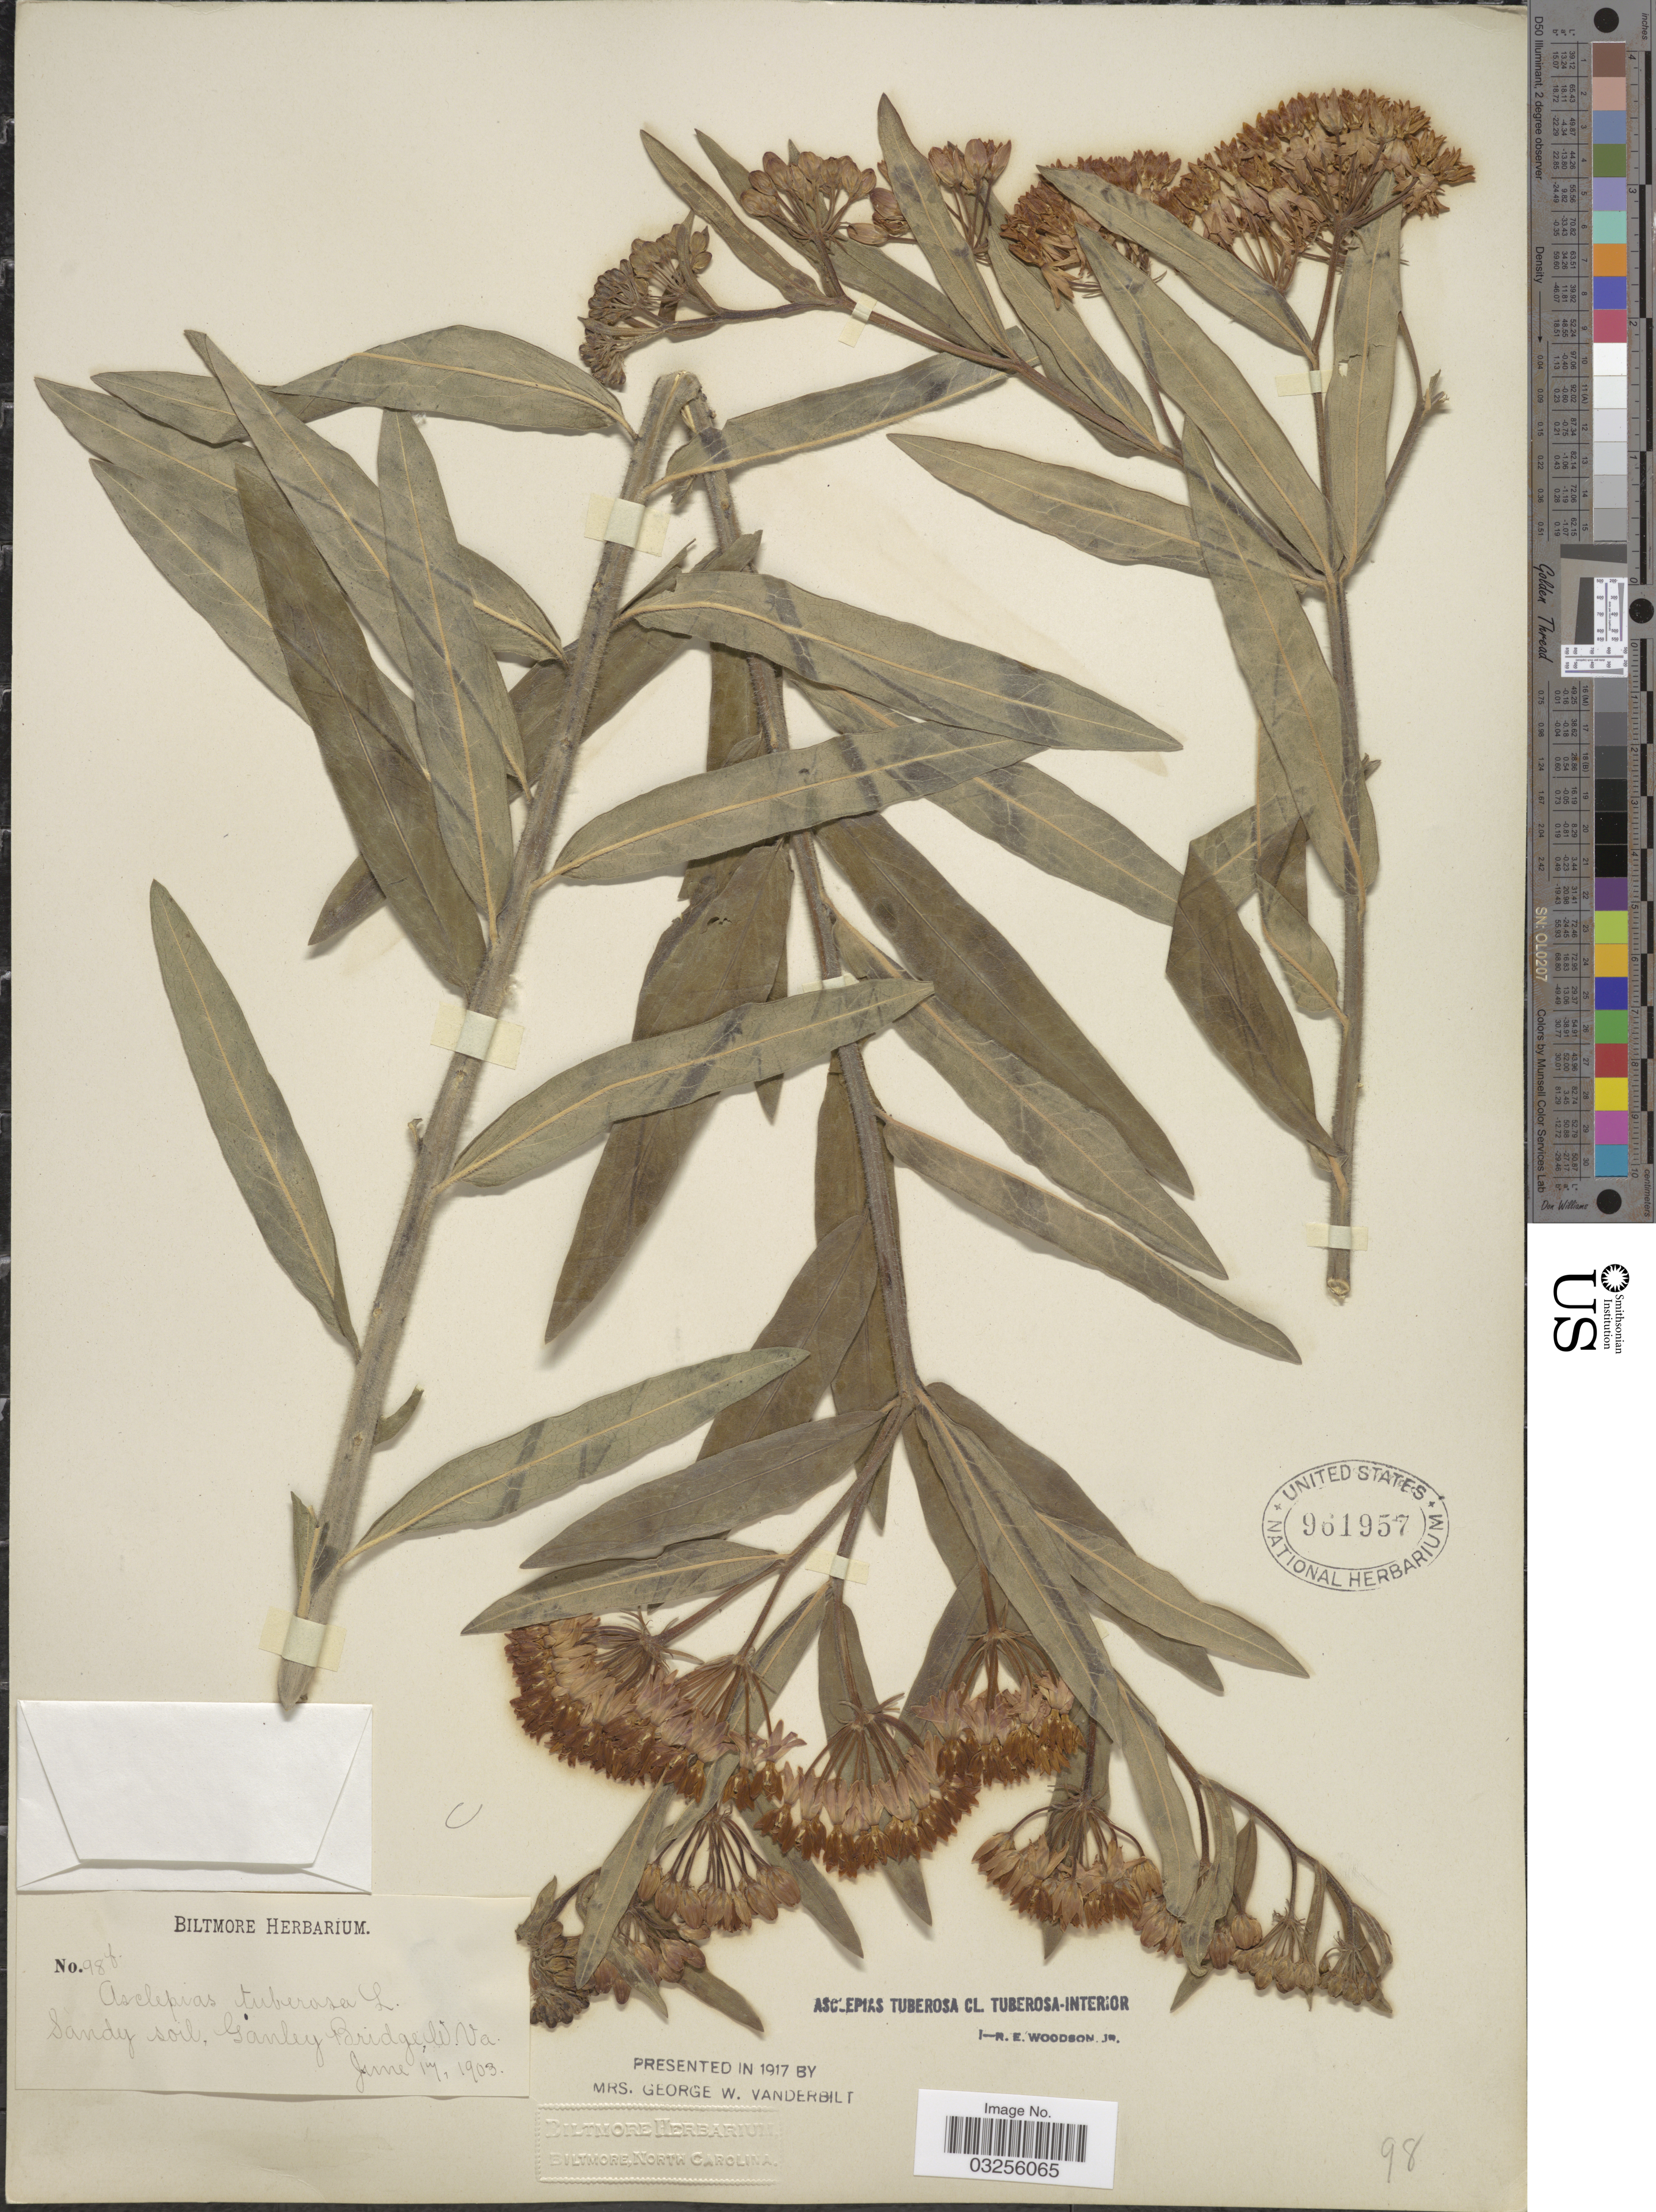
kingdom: Plantae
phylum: Tracheophyta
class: Magnoliopsida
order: Gentianales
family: Apocynaceae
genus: Asclepias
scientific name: Asclepias tuberosa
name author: L.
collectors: ex herb. Biltmore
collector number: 98f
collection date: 1903-06-17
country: United States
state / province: West Virginia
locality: Gauley Bridge, W. Va.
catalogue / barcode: US 961957